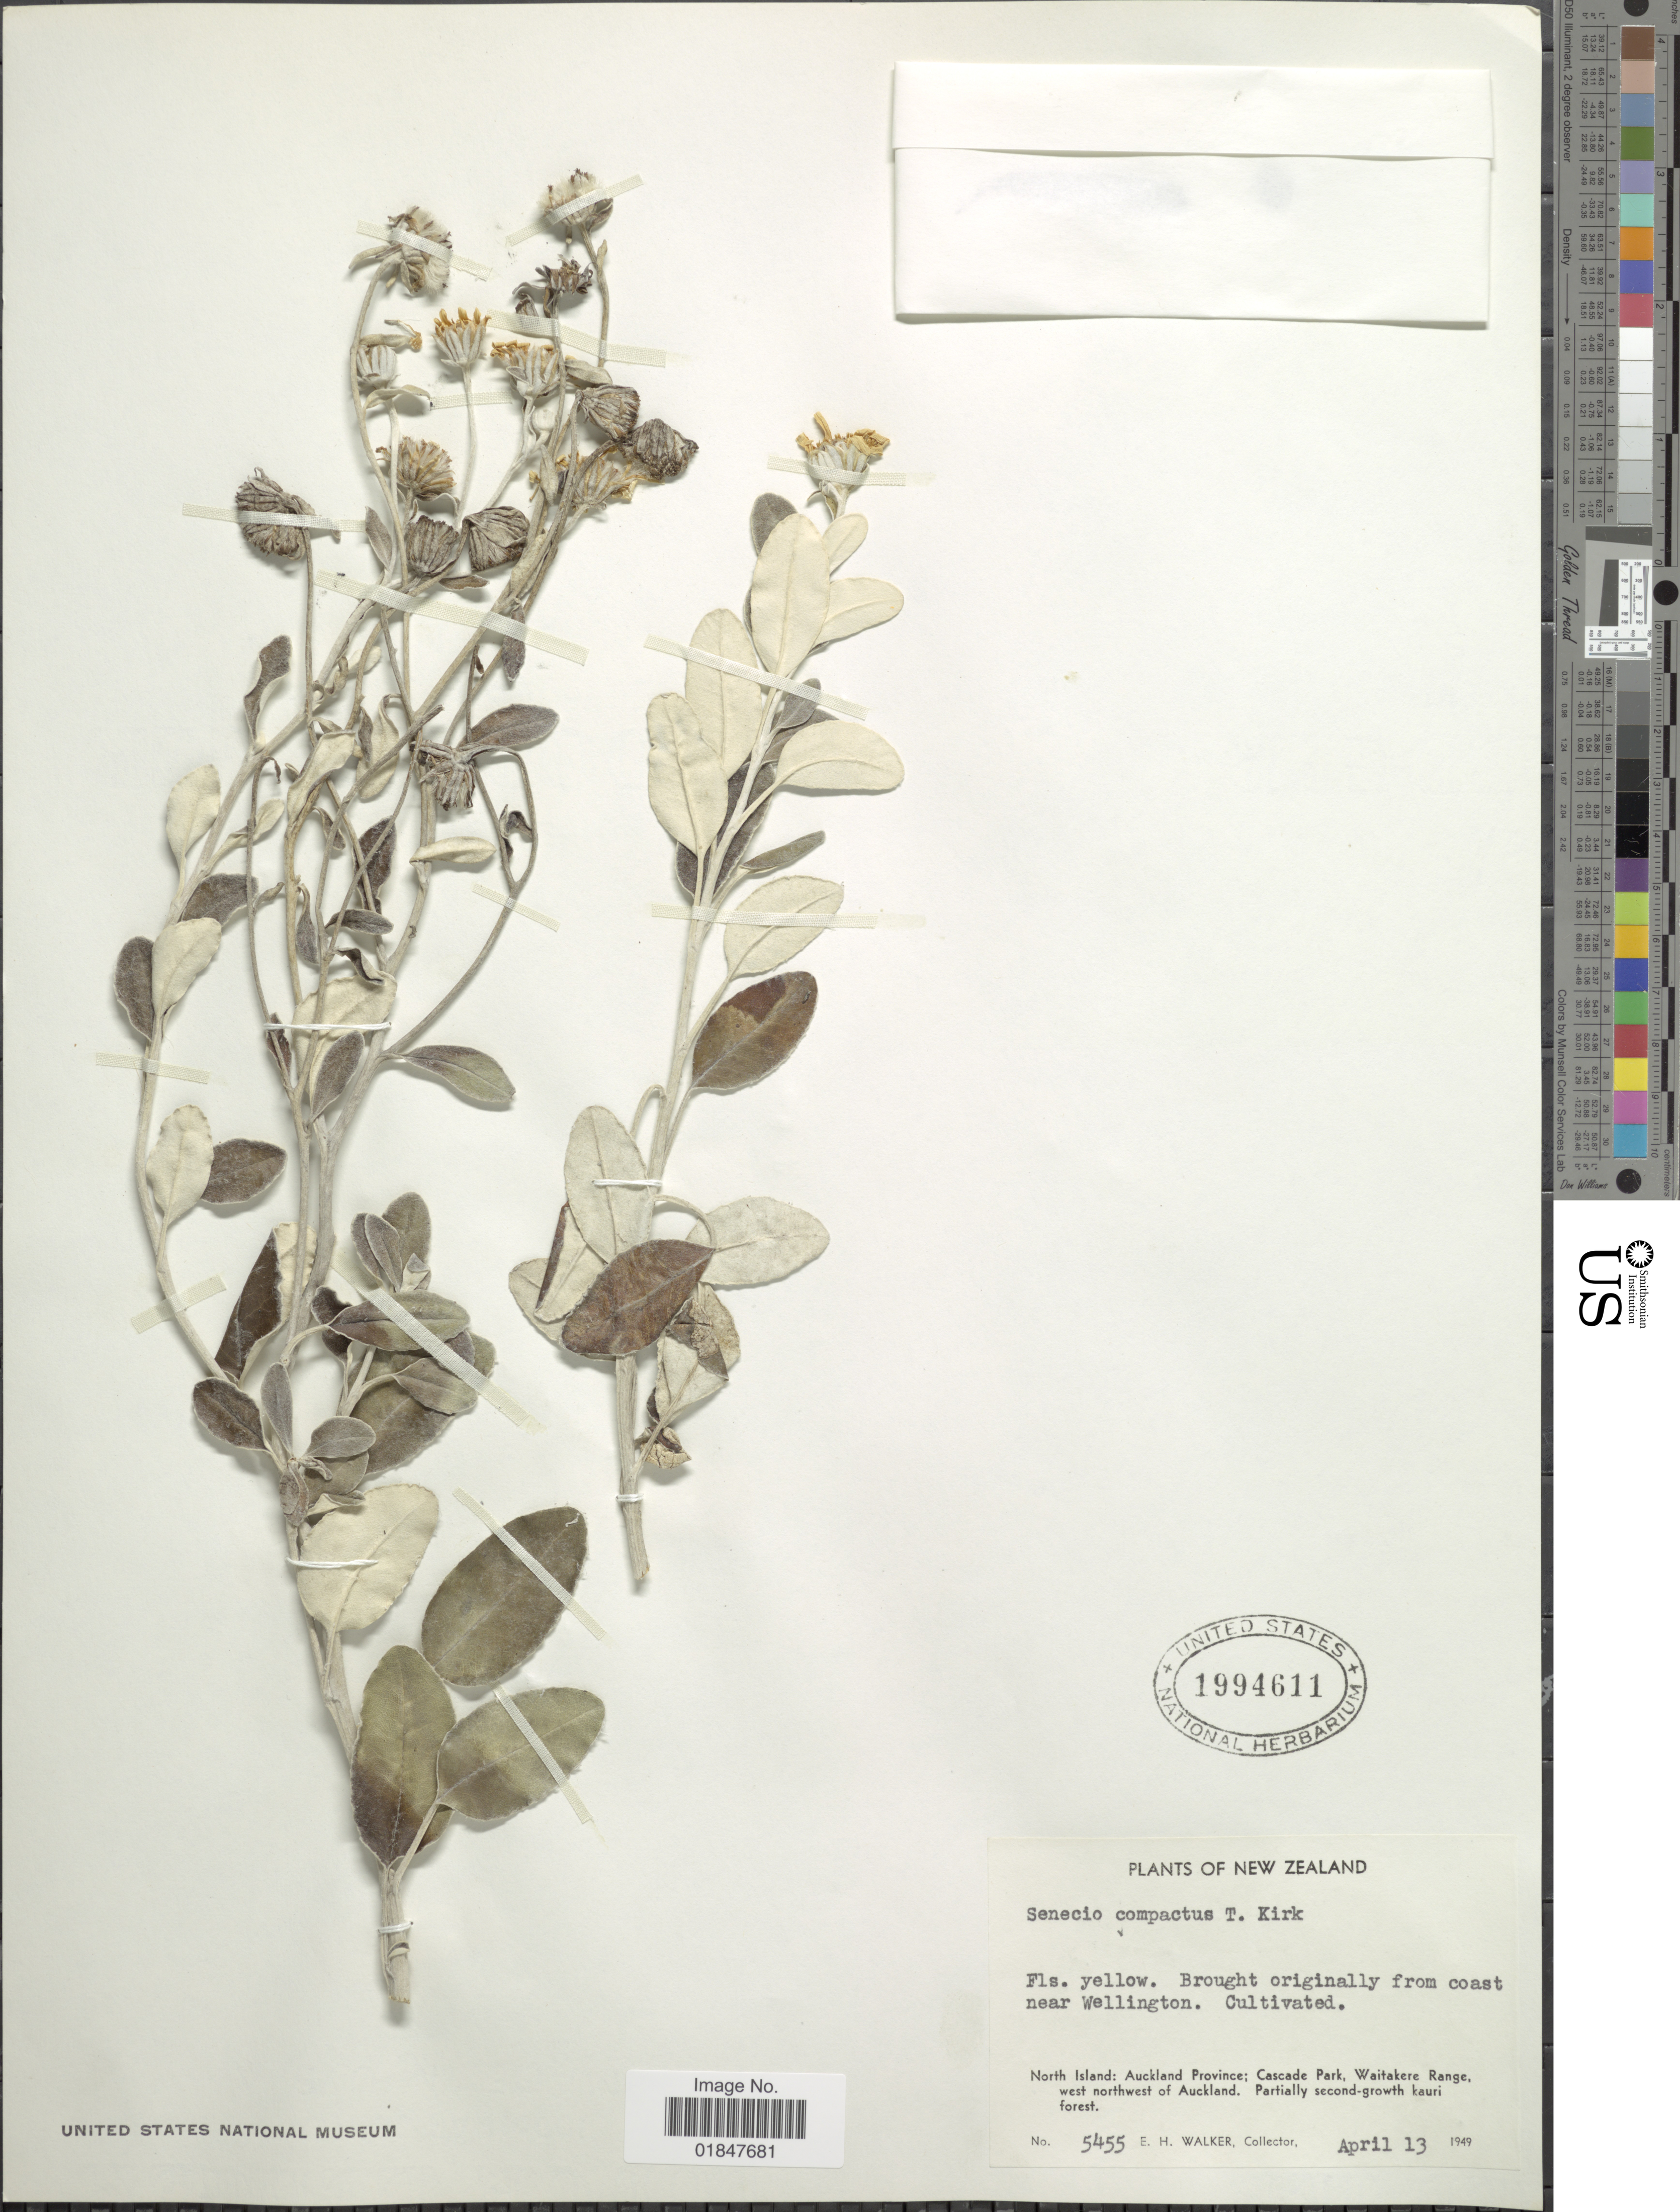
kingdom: Plantae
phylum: Tracheophyta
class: Magnoliopsida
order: Asterales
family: Asteraceae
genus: Brachyglottis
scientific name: Brachyglottis compacta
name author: (Kirk) B. Nord.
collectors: E. H. Walker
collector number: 5455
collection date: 1949-04-13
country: New Zealand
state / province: Auckland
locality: North Island: Cascade Park, Waitakere Range, west northwest of Auckland. Partially second-growth kauri forest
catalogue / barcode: US 1994611